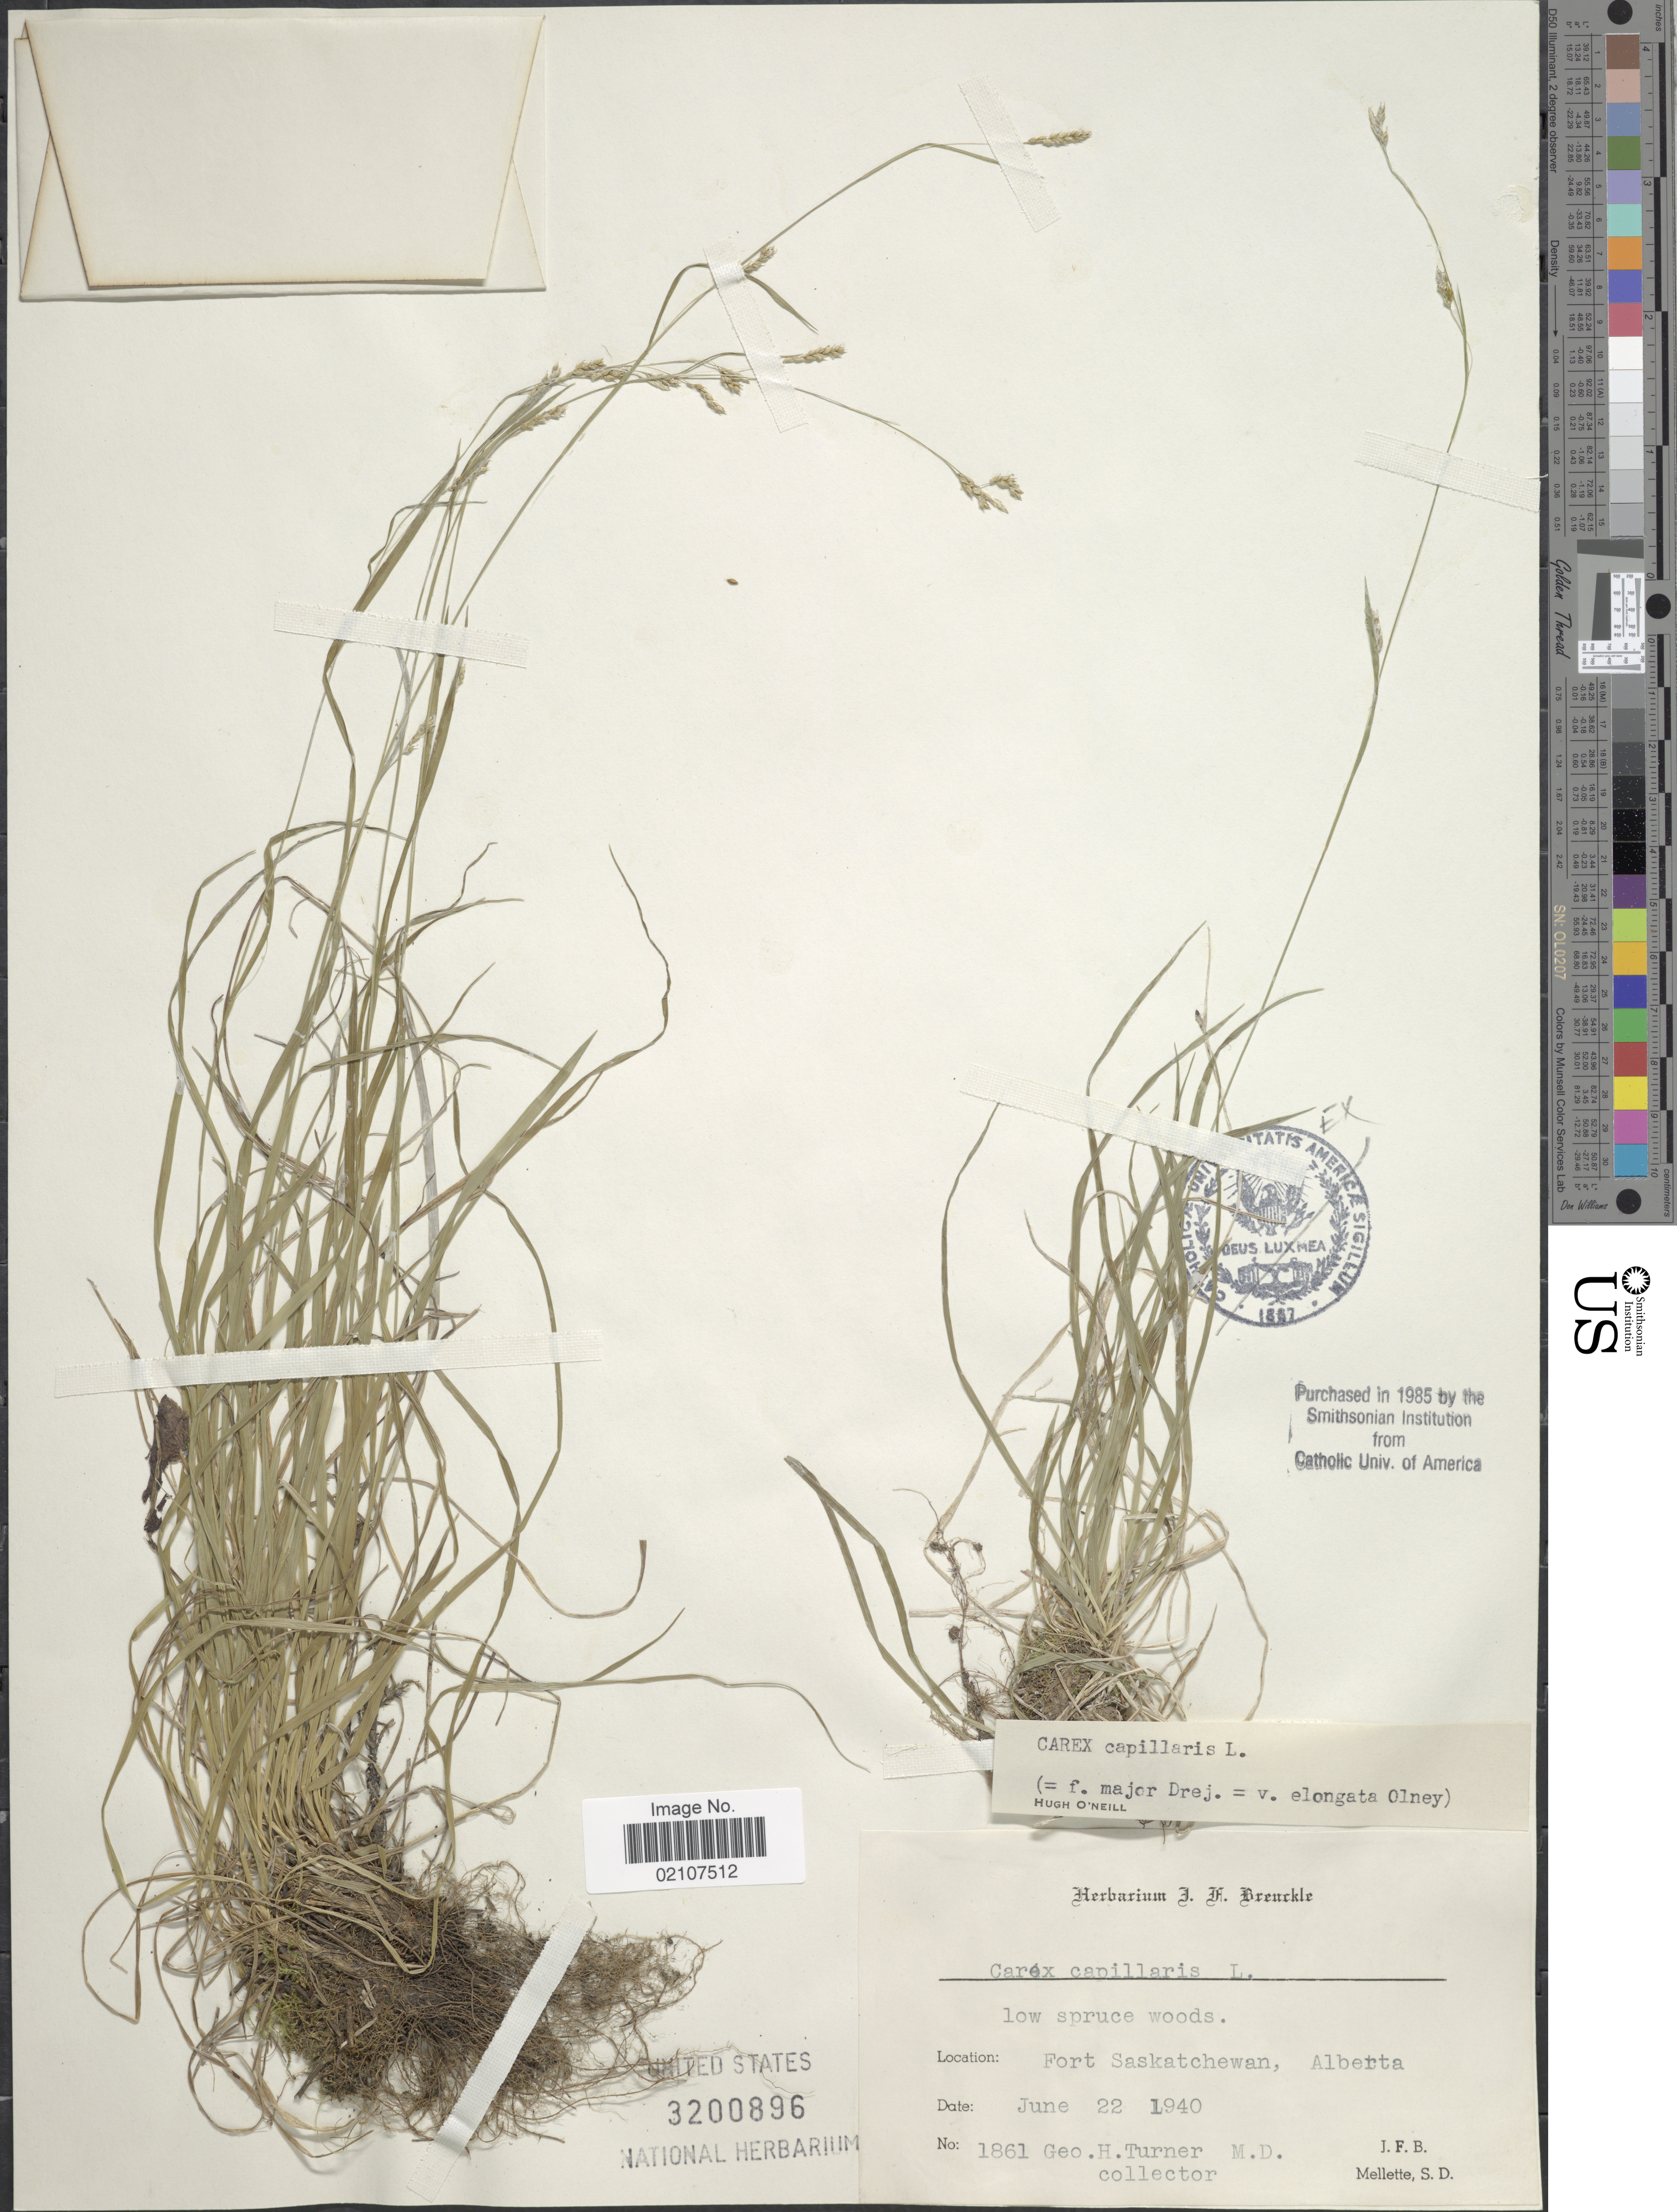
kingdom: Plantae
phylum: Tracheophyta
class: Liliopsida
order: Poales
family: Cyperaceae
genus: Carex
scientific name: Carex capillaris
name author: L.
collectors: G. H. Turner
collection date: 1940-06-22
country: Canada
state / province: Alberta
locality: Low spruce woods, Fort Saskatchewan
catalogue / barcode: US 3200896